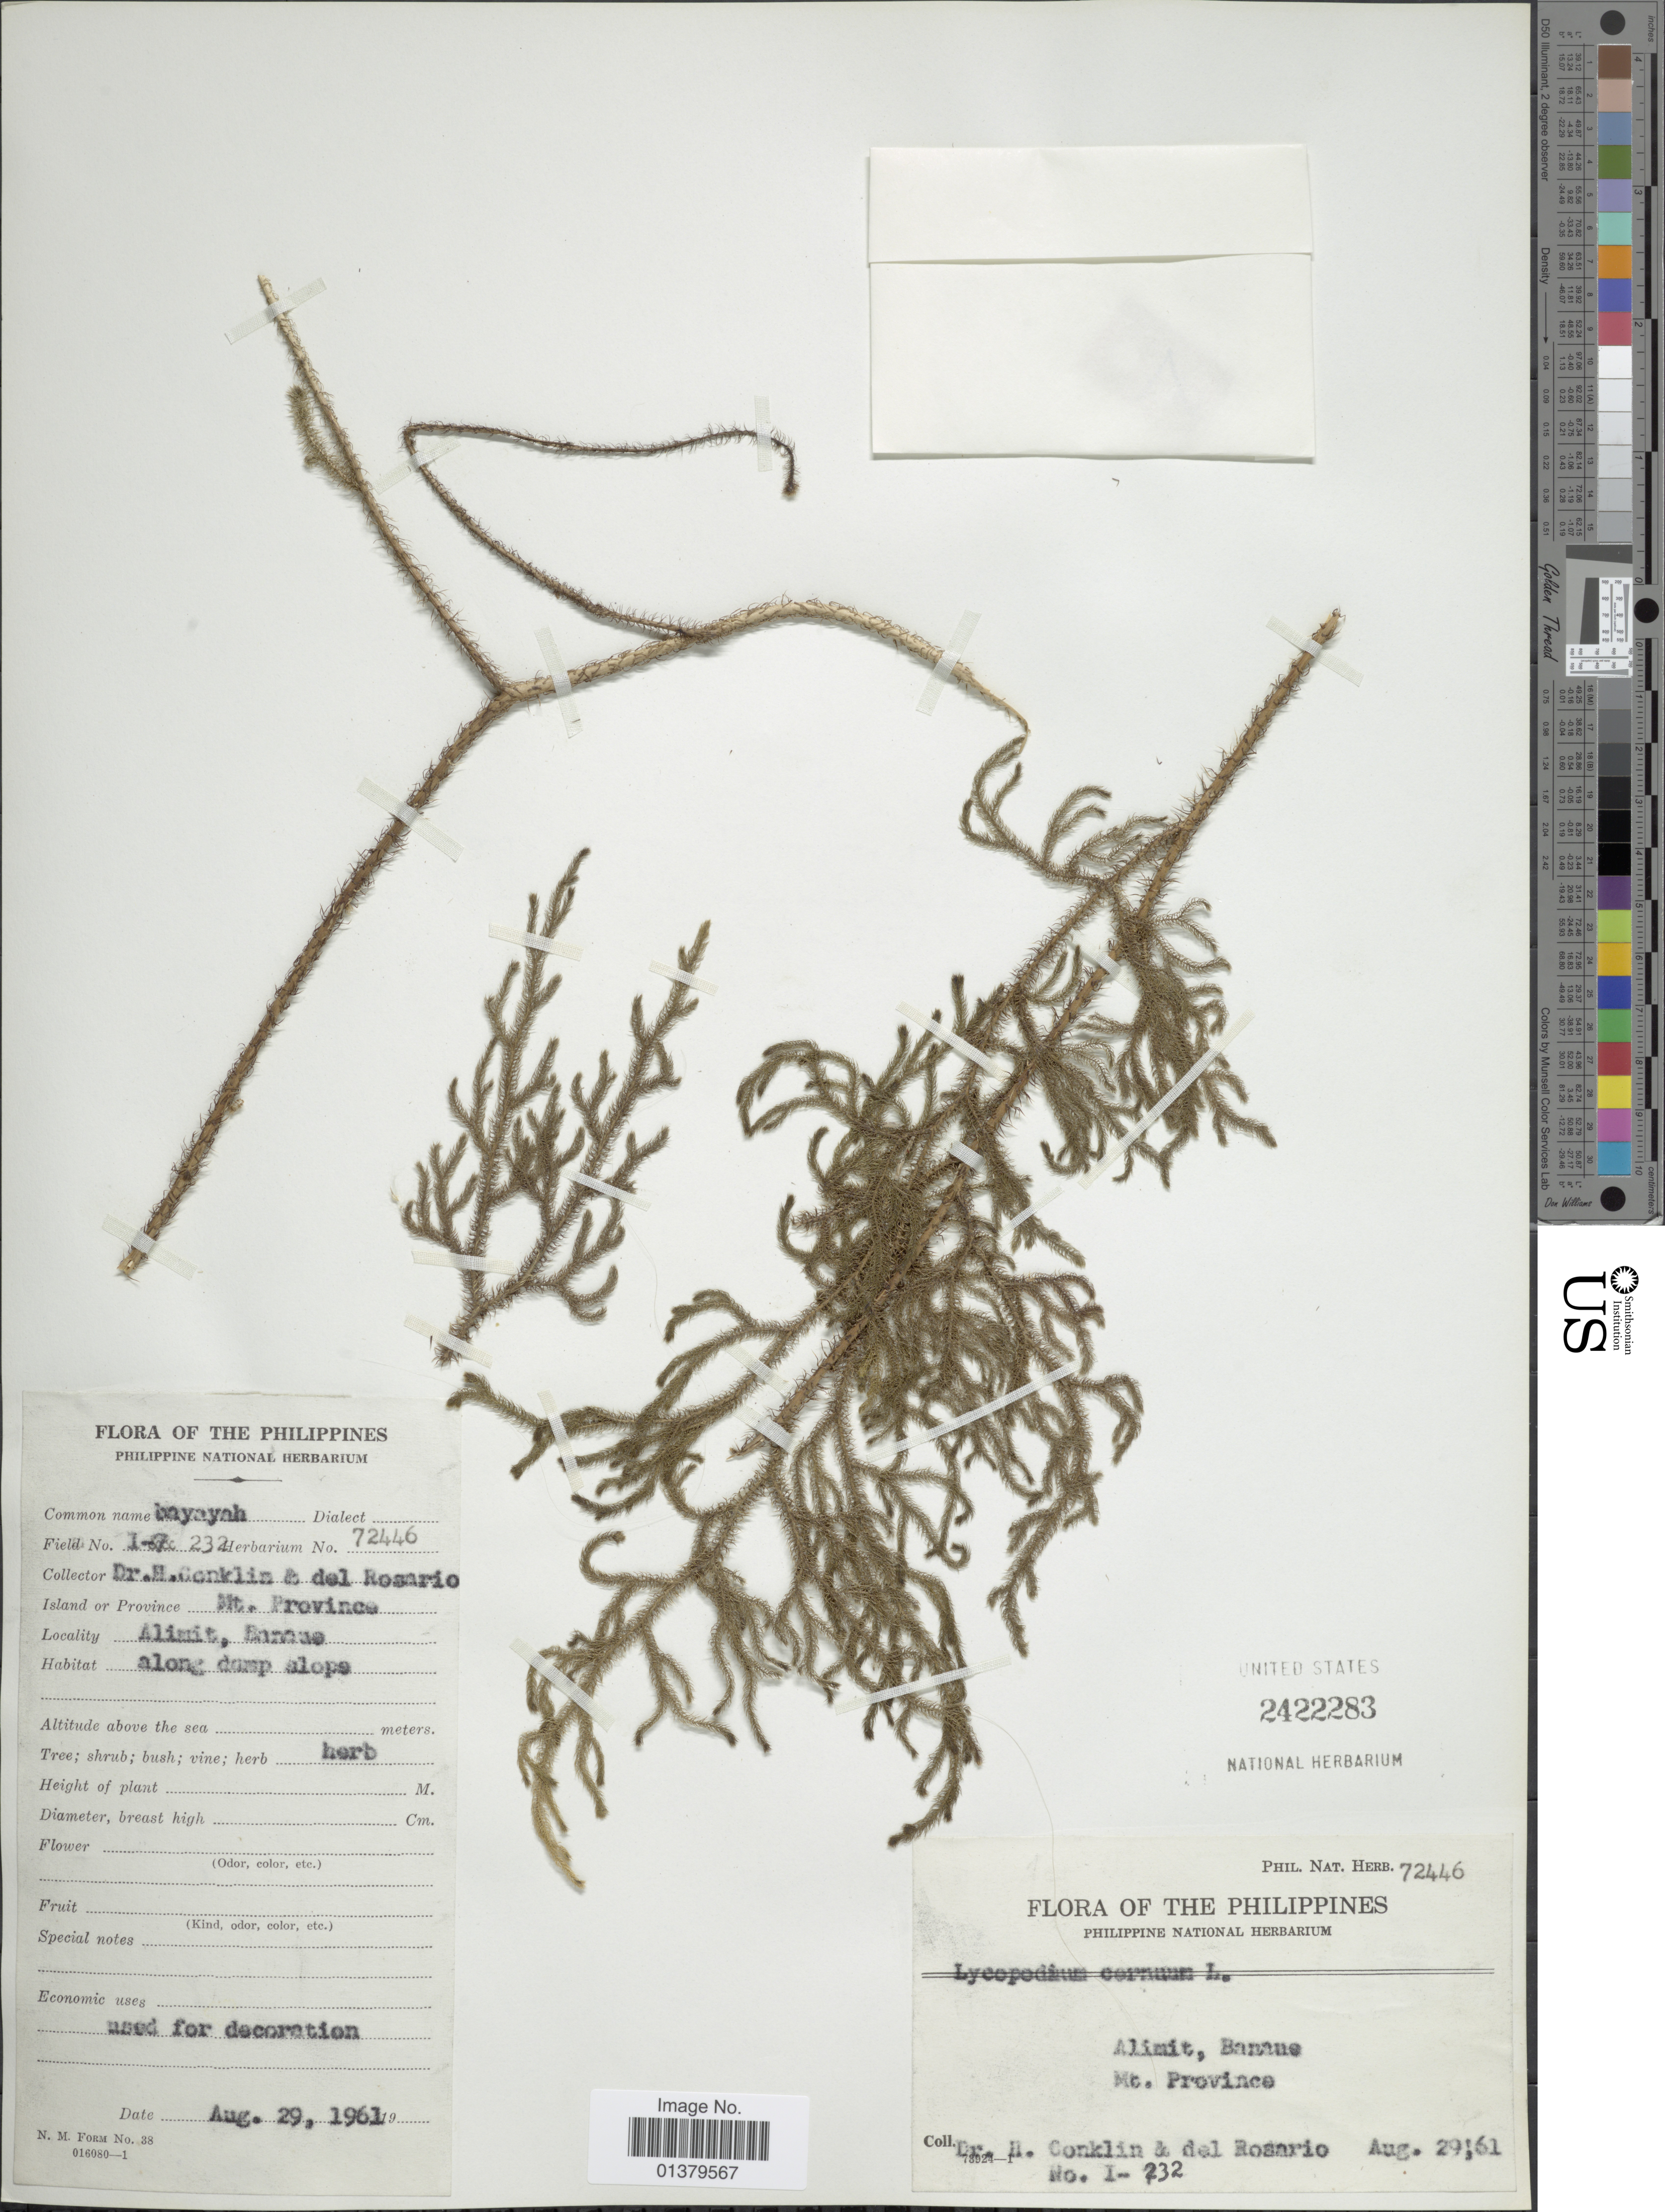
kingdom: Plantae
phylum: Tracheophyta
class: Lycopodiopsida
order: Lycopodiales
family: Lycopodiaceae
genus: Palhinhaea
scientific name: Palhinhaea cernua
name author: (L.) Vasc. & Franco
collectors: H. Conklin & Rosario del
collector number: Phil.Nat.Herb 72446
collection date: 1961-08-29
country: Philippines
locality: Alimit, Banaue, Mt Province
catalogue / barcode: US 2422283